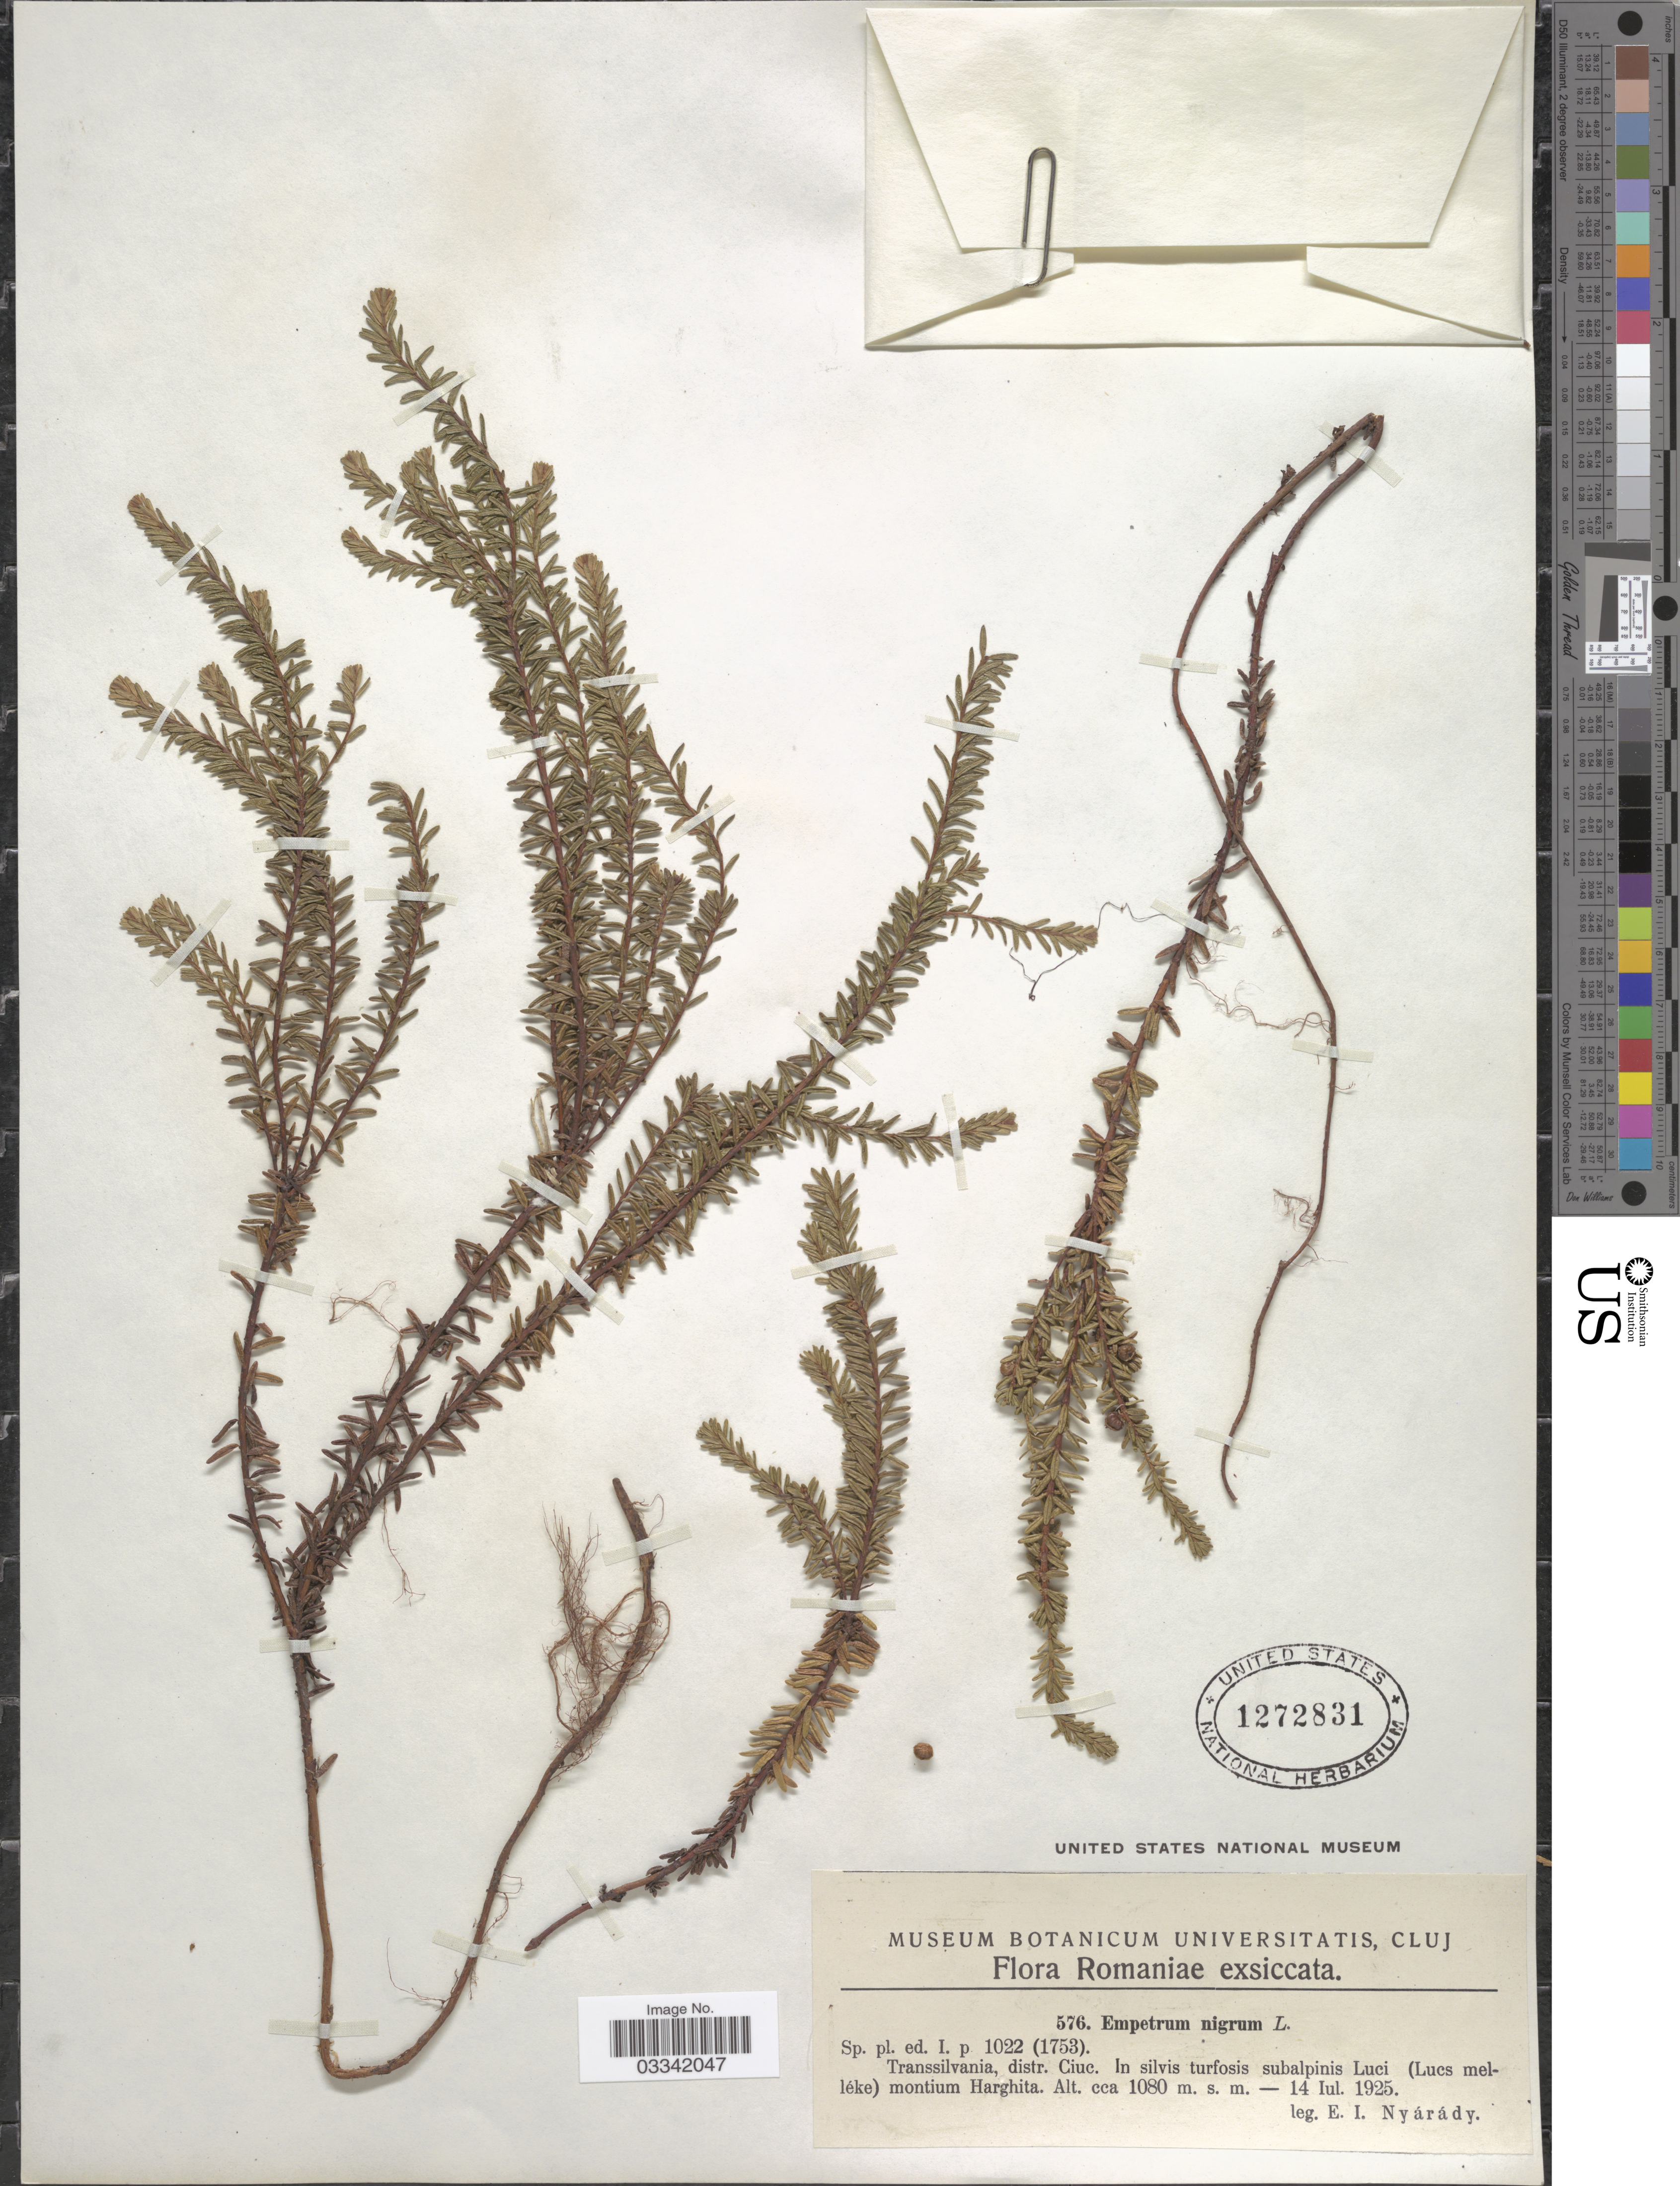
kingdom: Plantae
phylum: Tracheophyta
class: Magnoliopsida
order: Ericales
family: Ericaceae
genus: Empetrum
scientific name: Empetrum nigrum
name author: L.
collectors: E. Nyárády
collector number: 576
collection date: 1925-07-14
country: Romania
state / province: Harghita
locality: Transsilvania, distr. Ciuc. In silvis turfosis subalpinis Luci (Lucs melléke) montiun Harghita.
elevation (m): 1080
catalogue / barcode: US 1272831